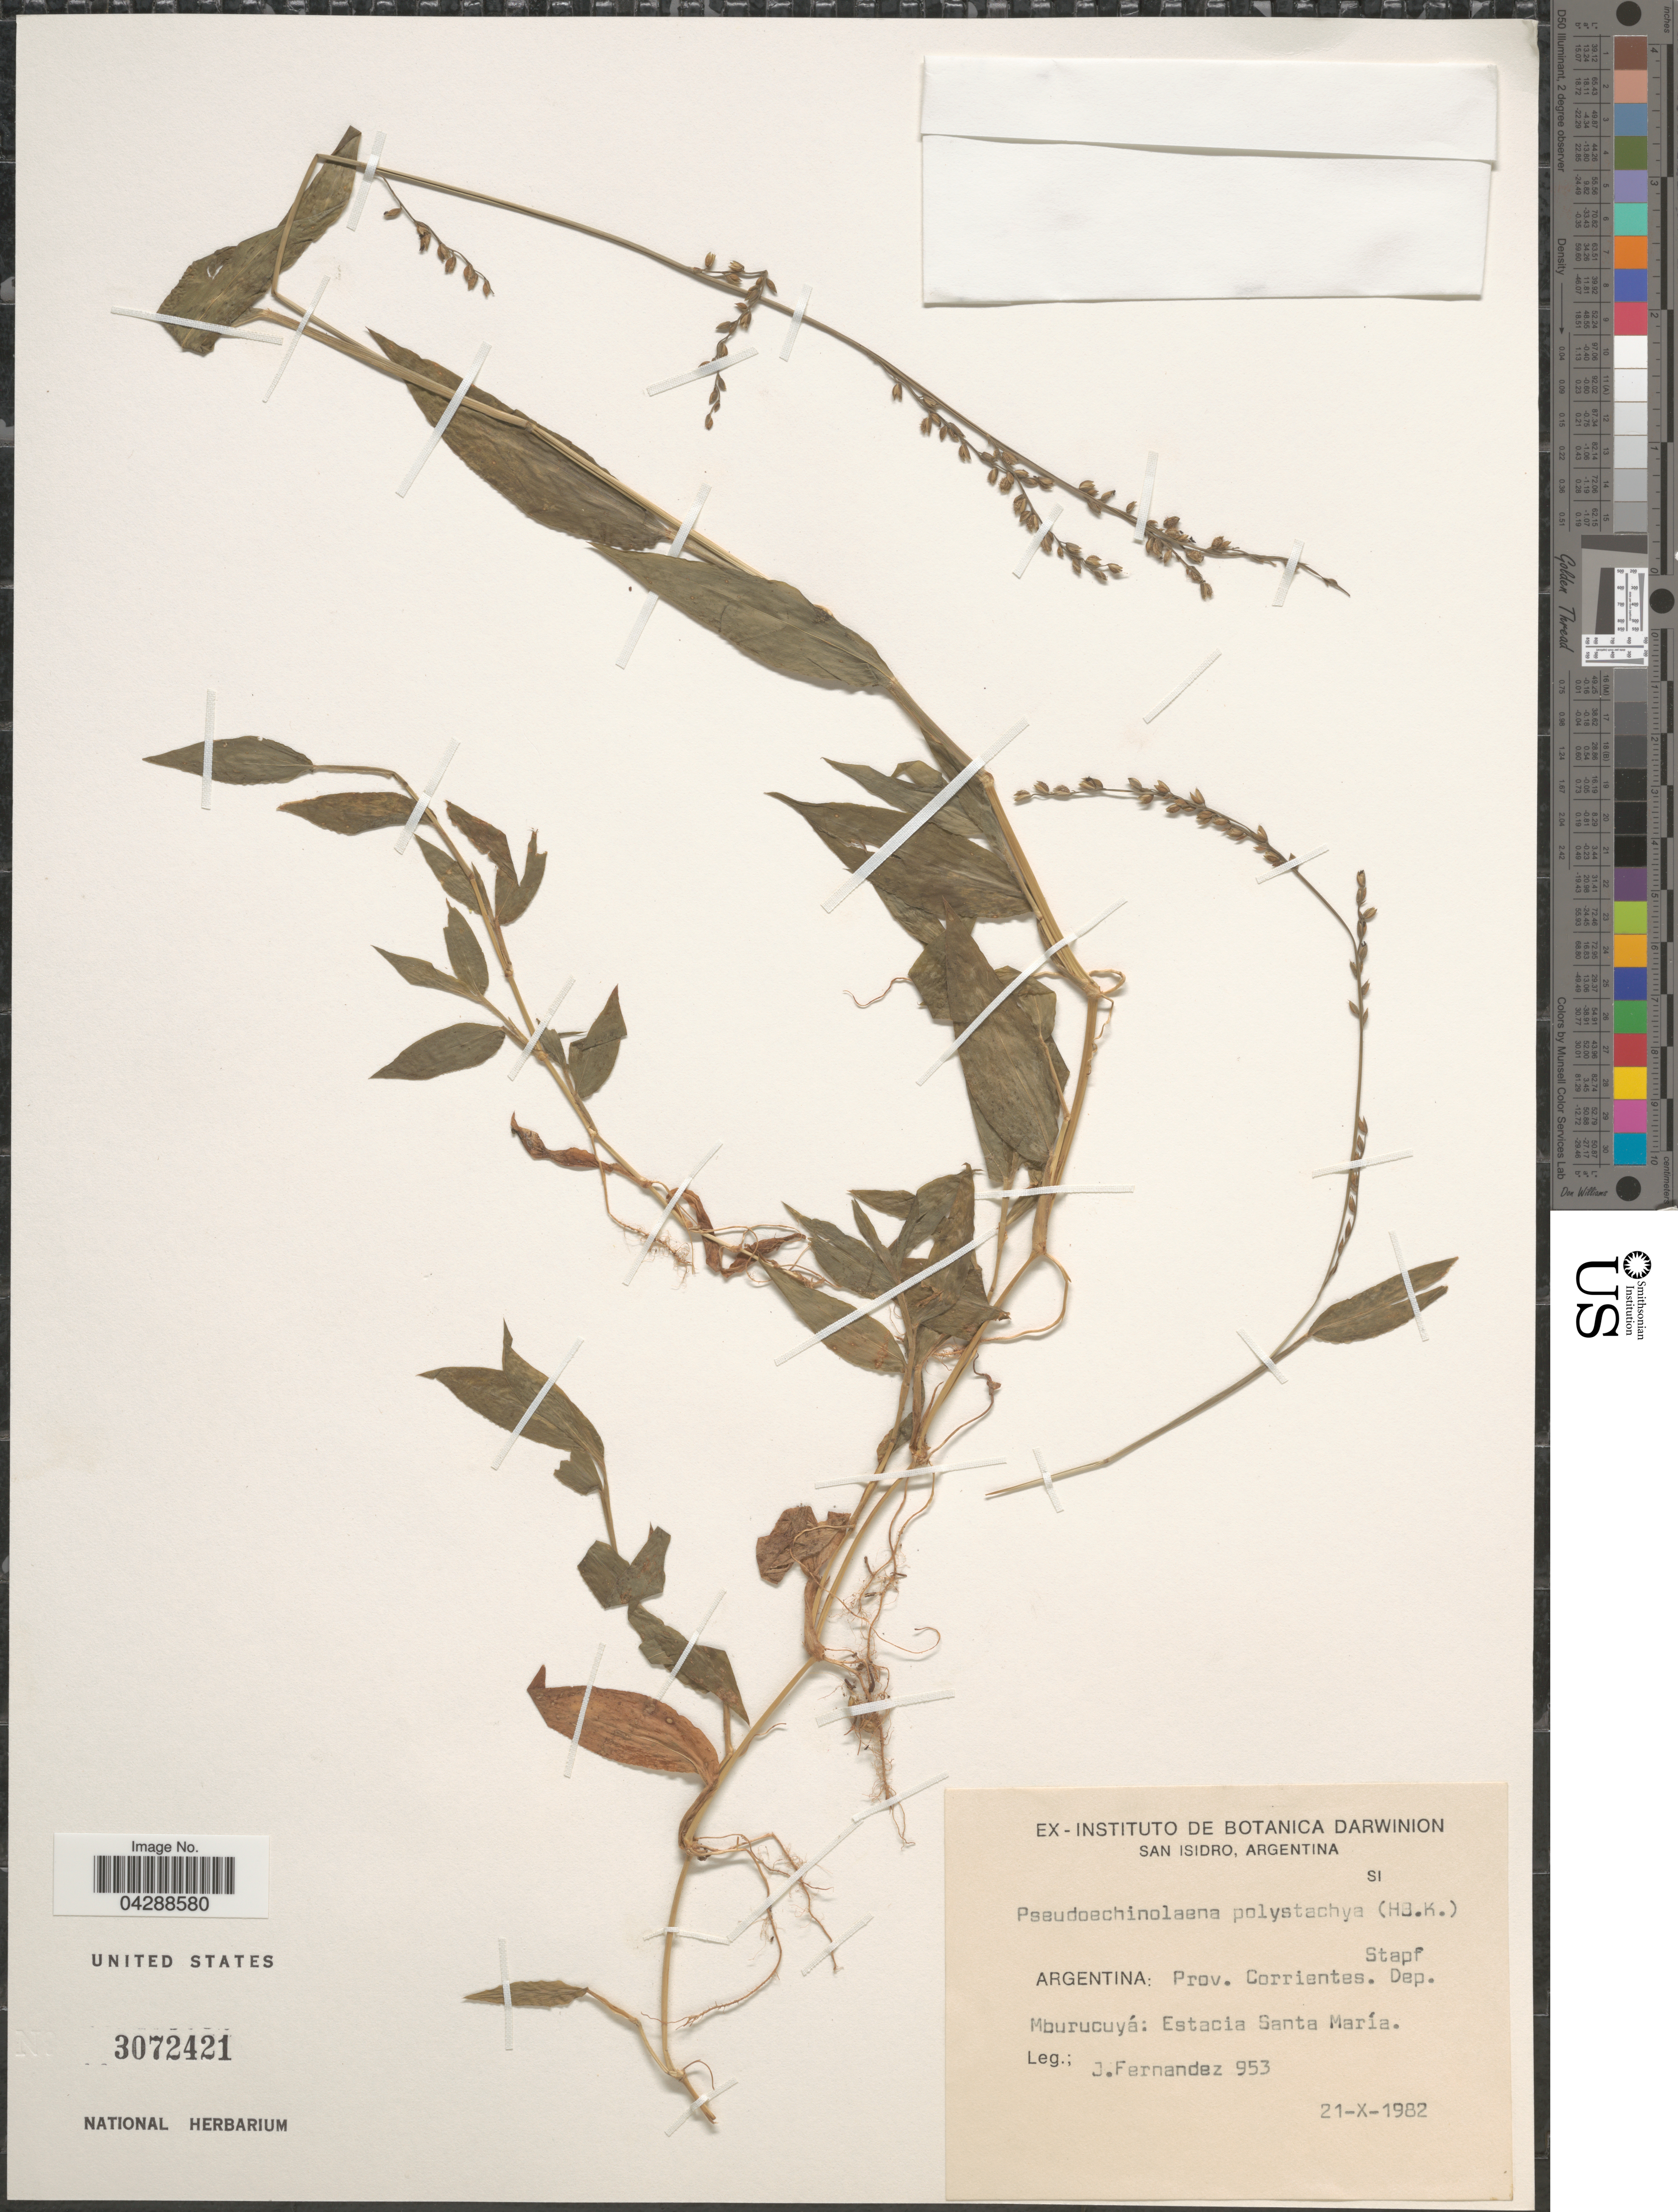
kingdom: Plantae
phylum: Tracheophyta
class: Liliopsida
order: Poales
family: Poaceae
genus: Pseudechinolaena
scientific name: Pseudechinolaena polystachya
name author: (Kunth) Stapf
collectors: J. Fernández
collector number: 953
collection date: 1982-10-21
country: Argentina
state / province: Corrientes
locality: Dep. Mburucuyá: Estacia Santa María.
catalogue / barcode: US 3072421